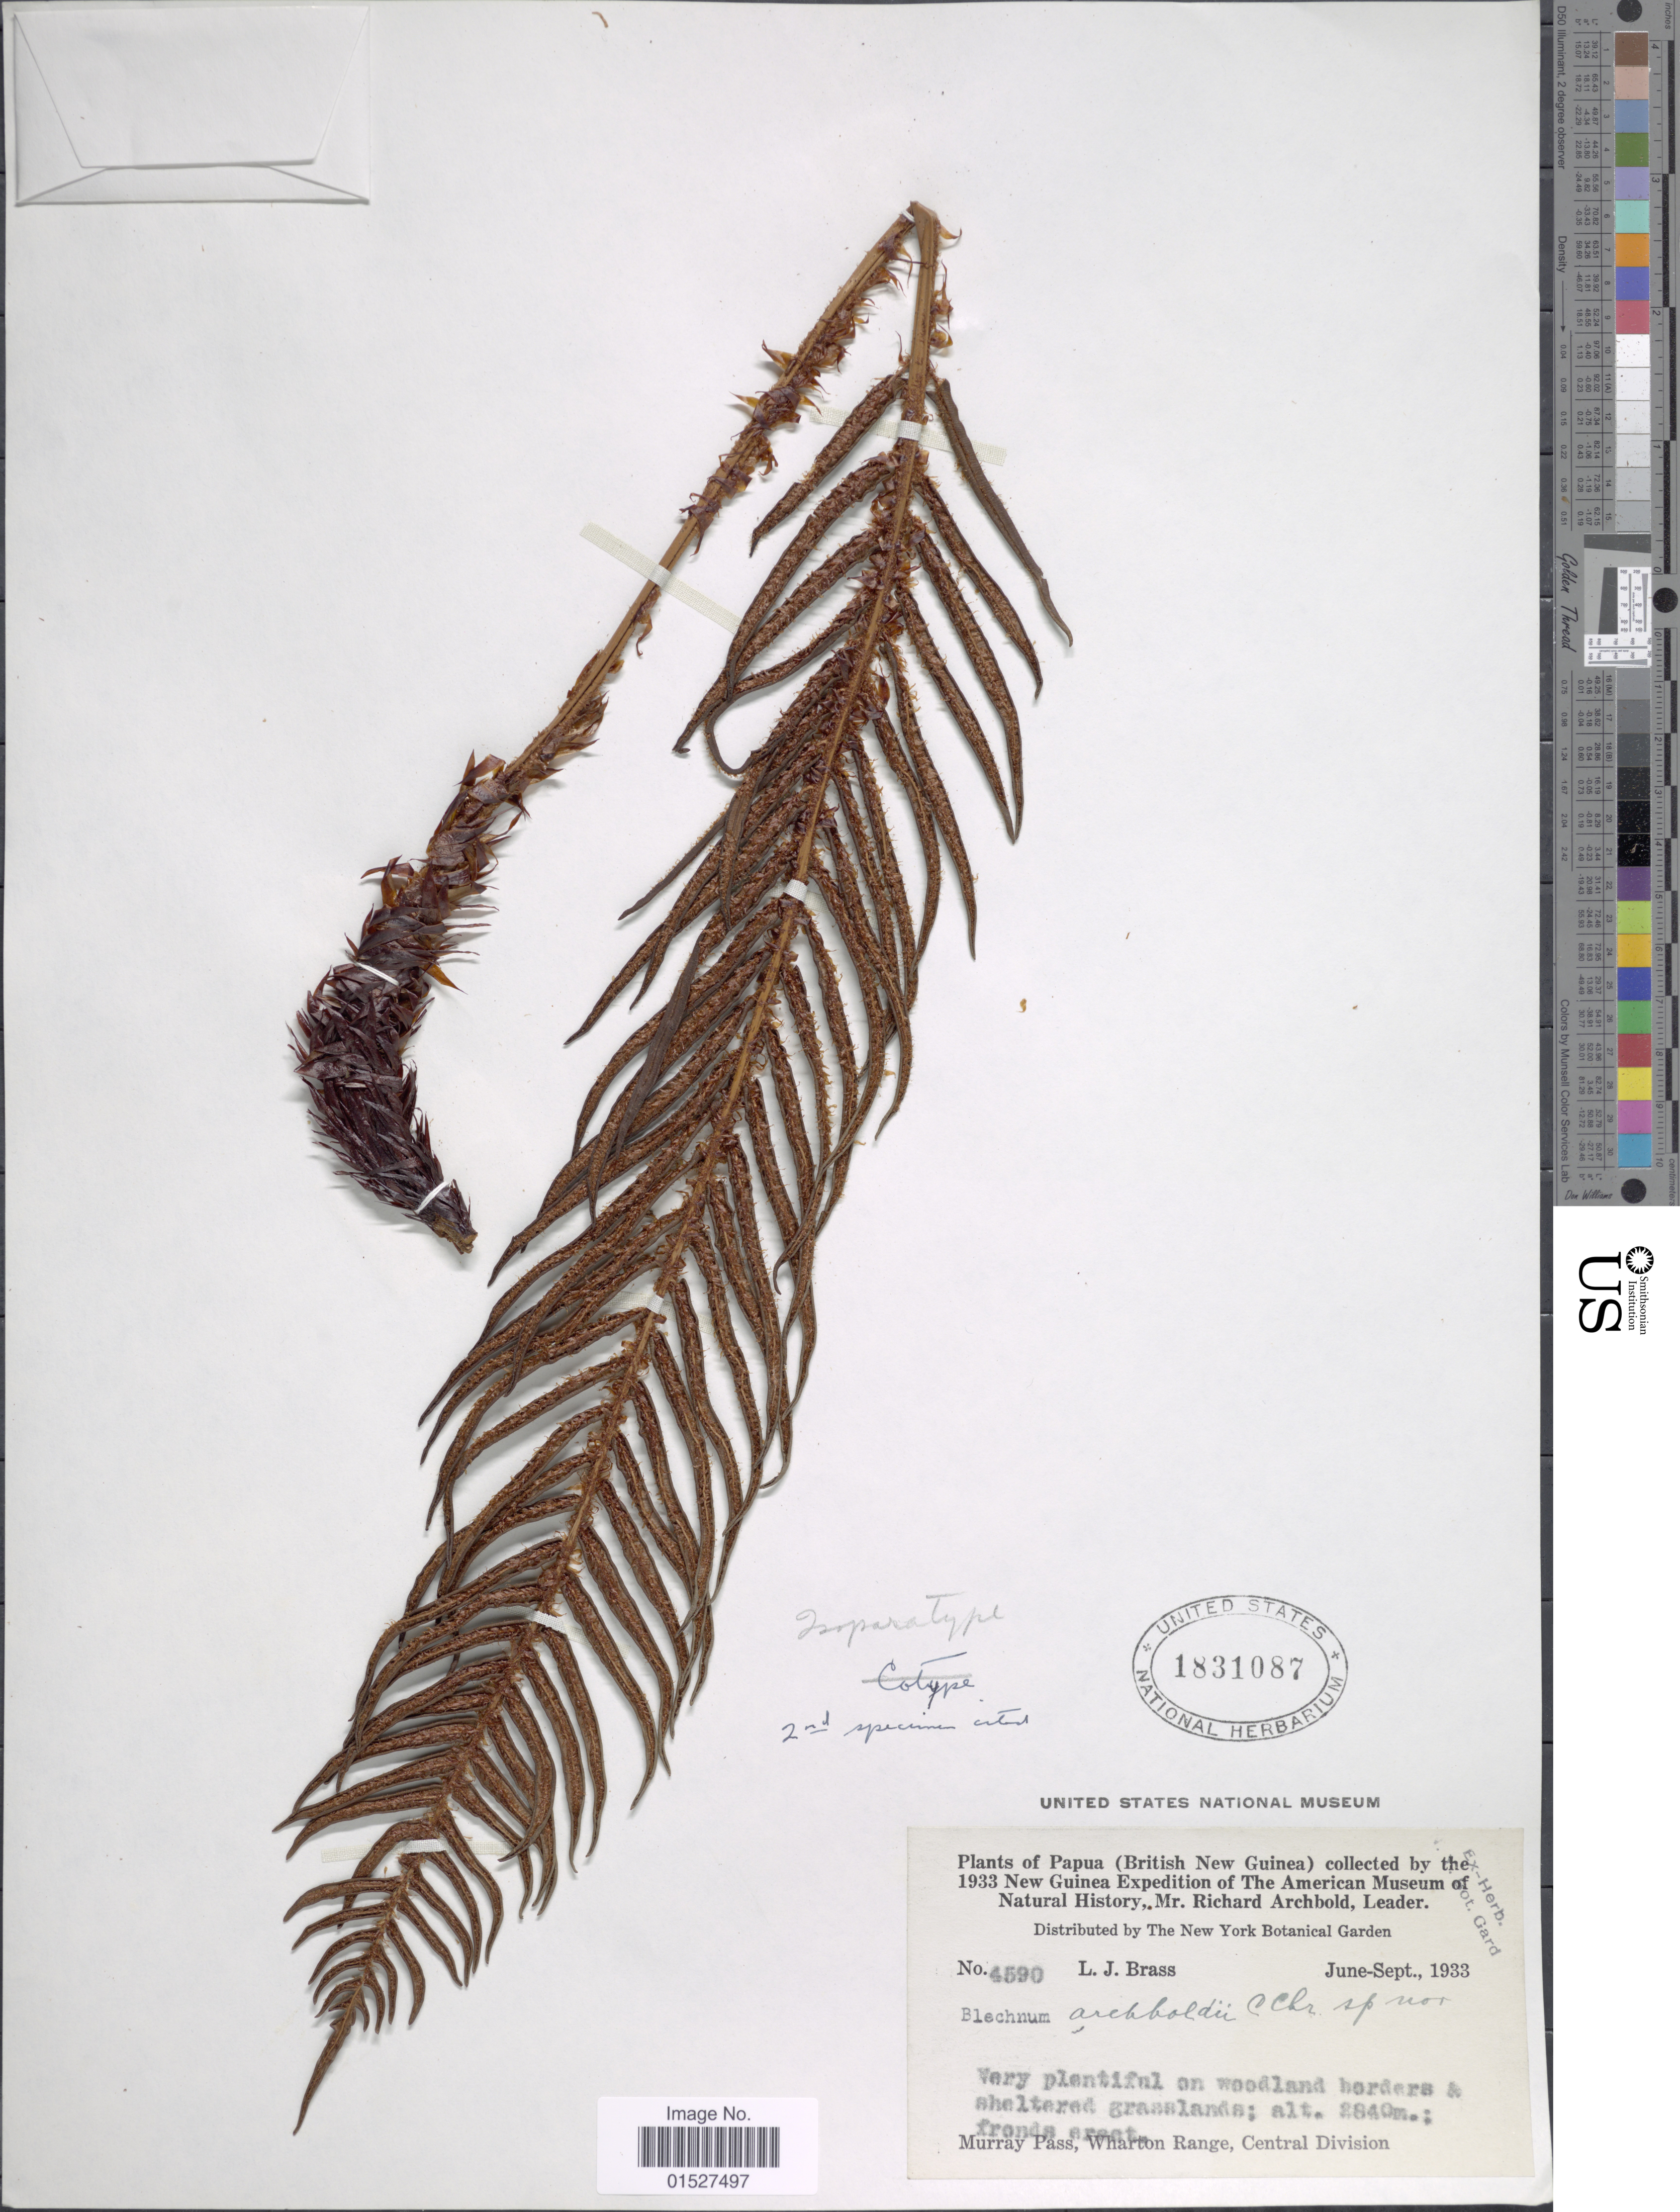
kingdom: Plantae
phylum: Tracheophyta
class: Polypodiopsida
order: Polypodiales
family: Blechnaceae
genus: Blechnum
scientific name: Blechnum archboldii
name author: C. Chr.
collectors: L. J. Brass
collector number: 4590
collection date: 1933-06/1933-09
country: Papua New Guinea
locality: Papua (British New Guinea). Murray Pass, Wharton Range, Central Division.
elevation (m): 2840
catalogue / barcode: US 1831087